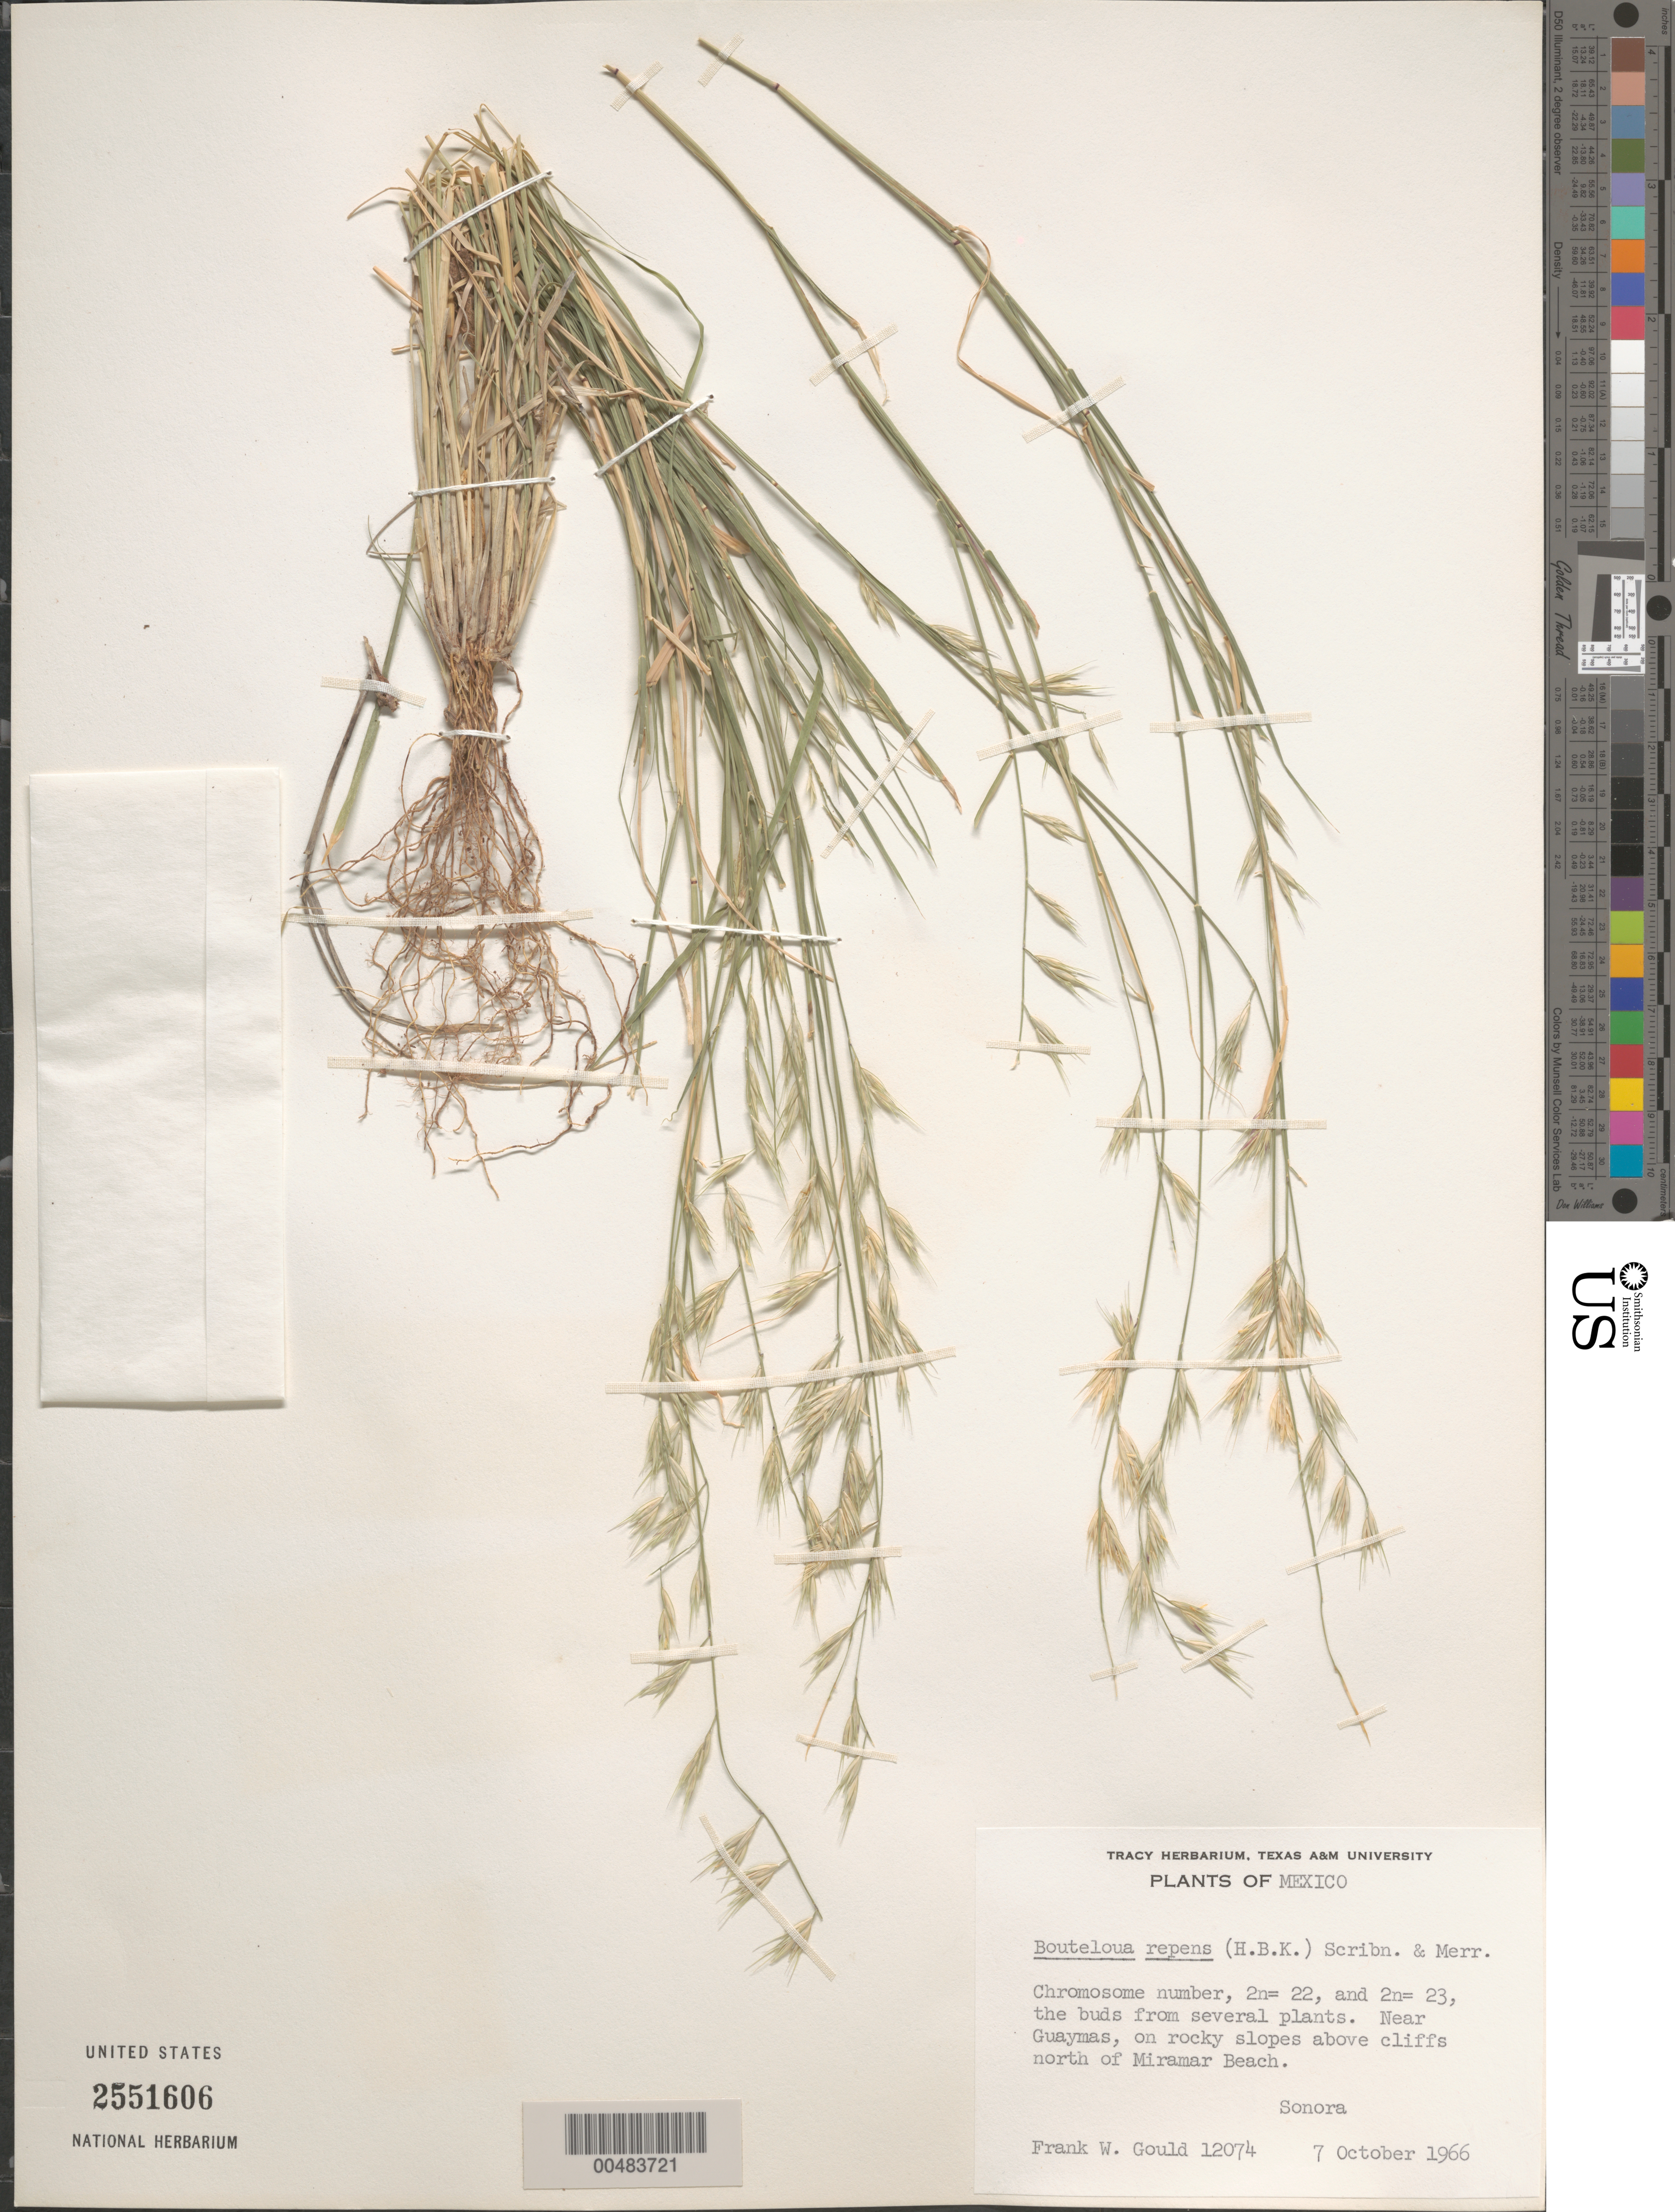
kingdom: Plantae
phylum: Tracheophyta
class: Liliopsida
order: Poales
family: Poaceae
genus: Bouteloua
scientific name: Bouteloua repens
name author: (Kunth) Scribn. & Merr.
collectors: F. W. Gould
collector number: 12074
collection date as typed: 7 Oct 1966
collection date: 1966-10-07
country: Mexico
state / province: Sonora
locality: Near Guaymas, on rocky slopes above cliffs N of Miramar Beach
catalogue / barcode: US 2551606